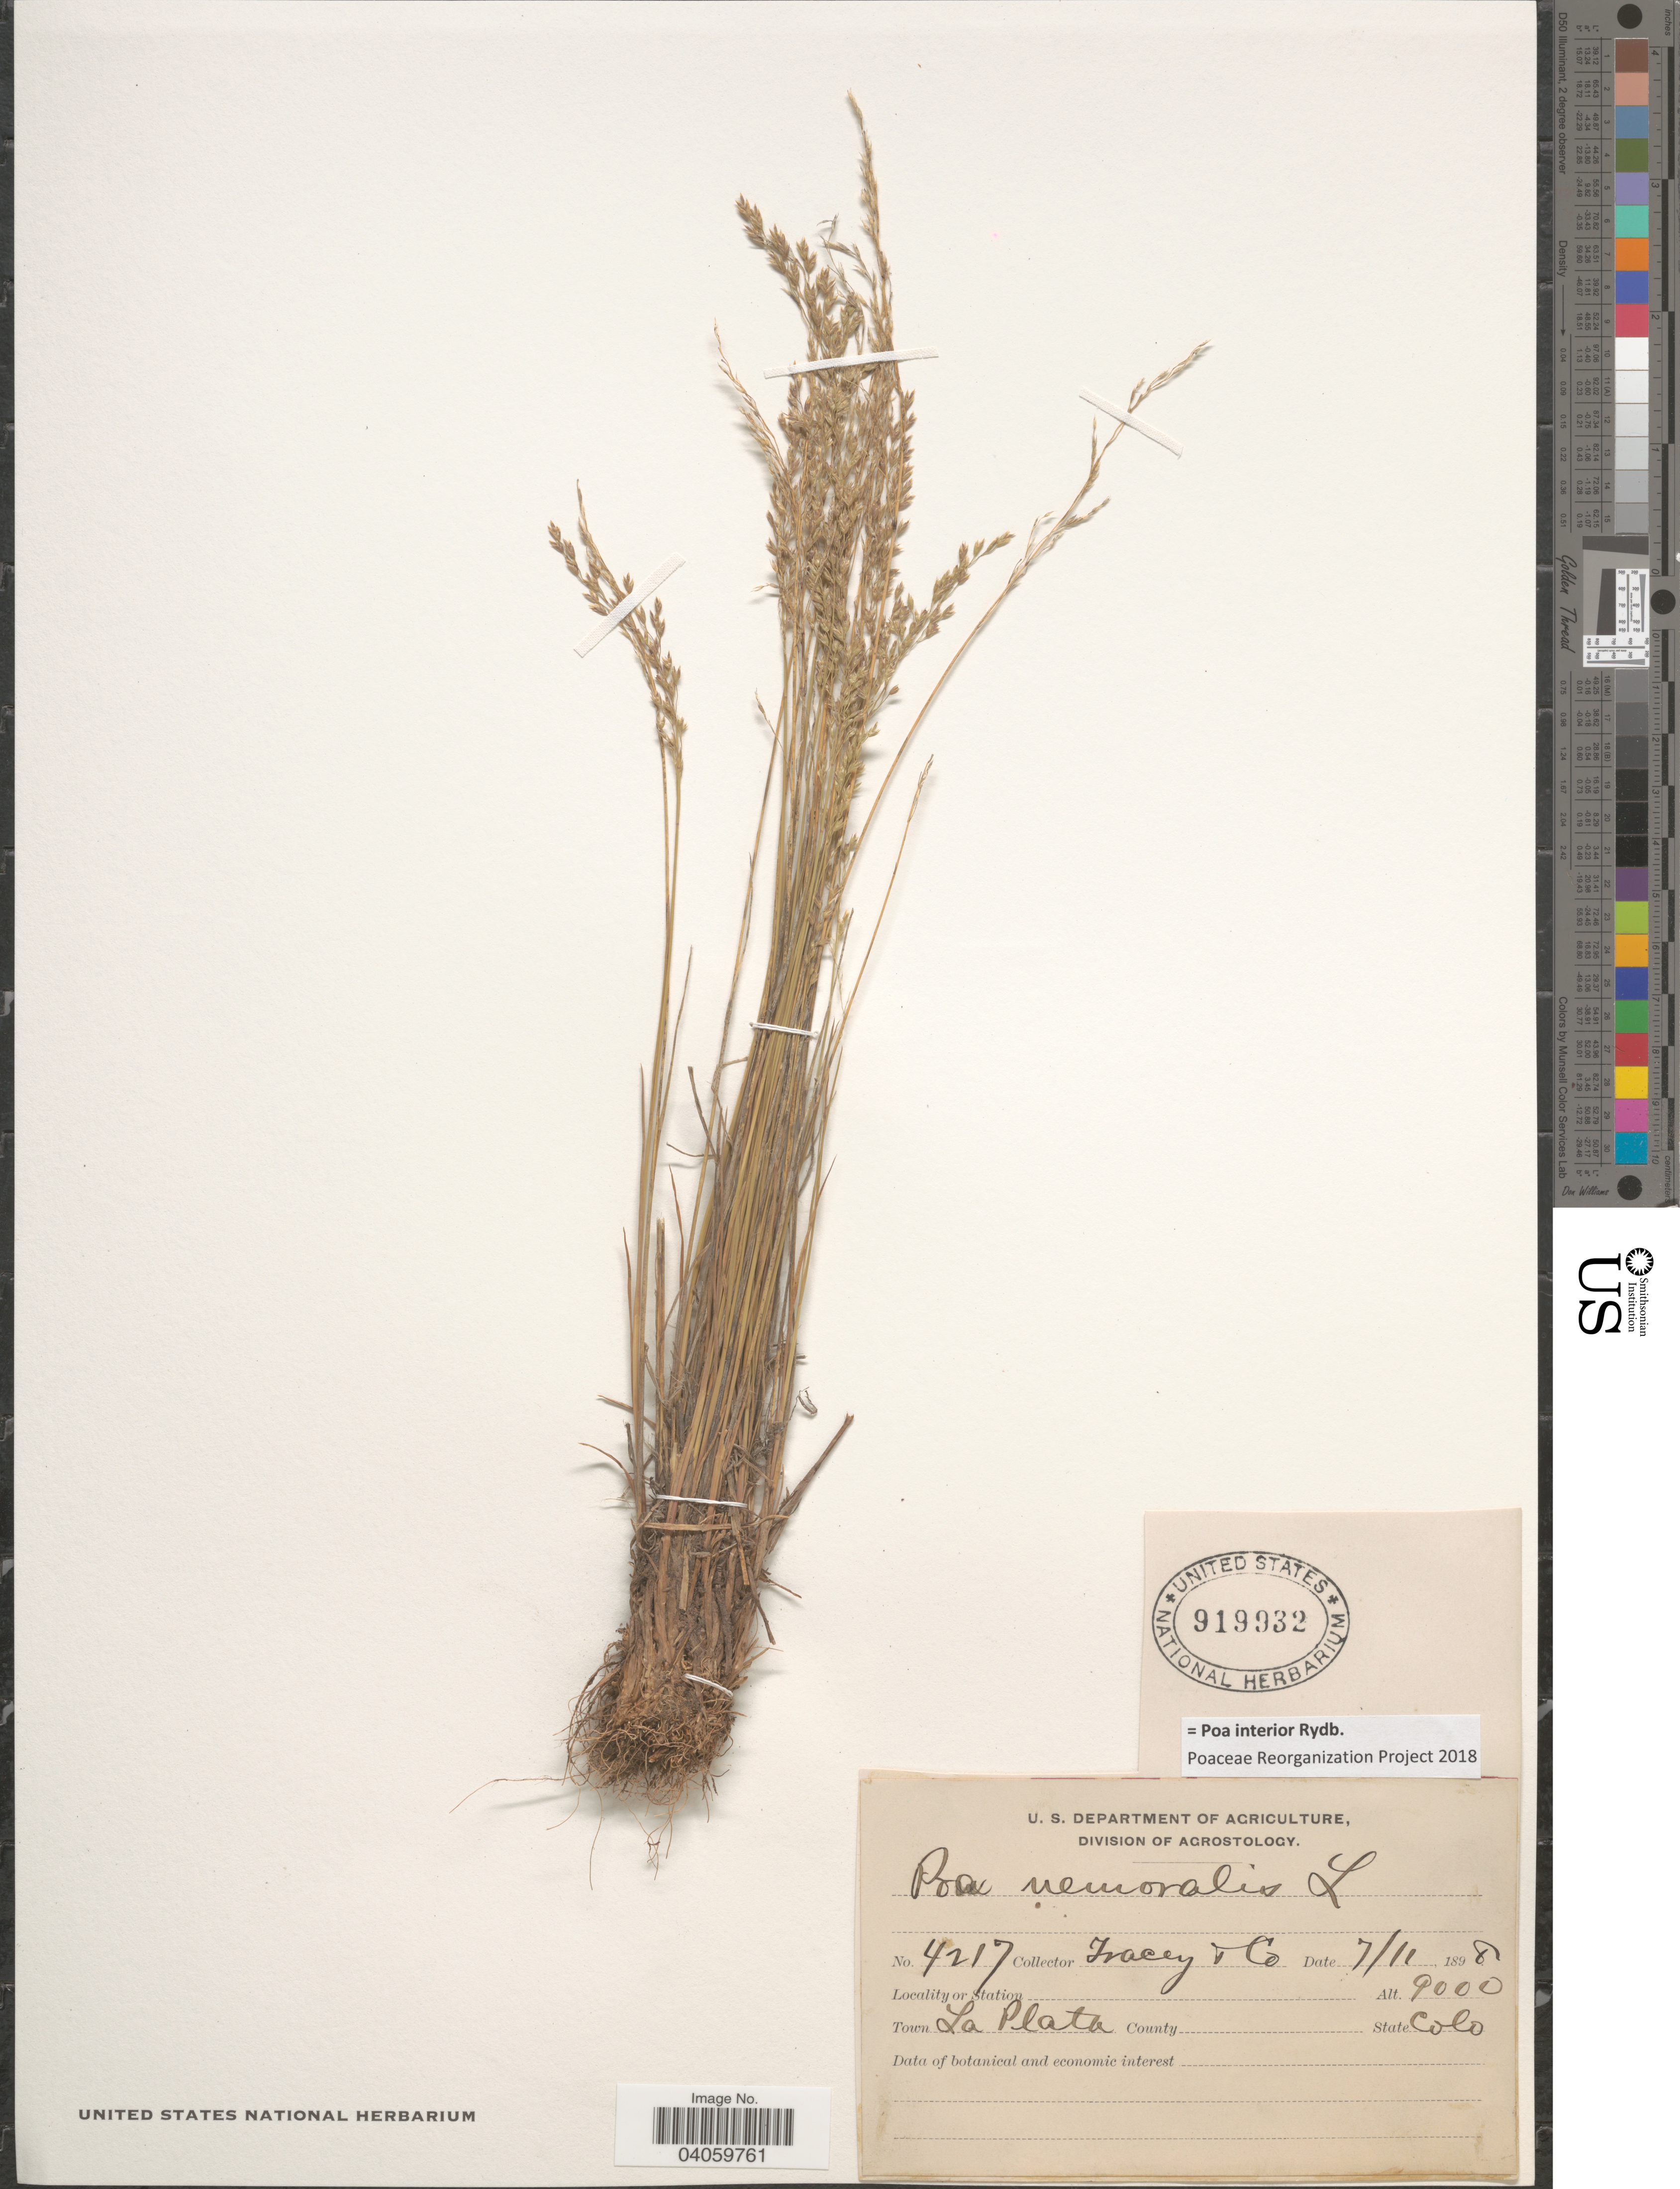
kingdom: Plantae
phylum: Tracheophyta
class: Liliopsida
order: Poales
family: Poaceae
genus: Poa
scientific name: Poa interior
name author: Rydb.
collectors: Tracey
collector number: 4217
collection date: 1898-07-11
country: United States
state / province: Colorado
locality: Town La Plata.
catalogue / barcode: US 919932